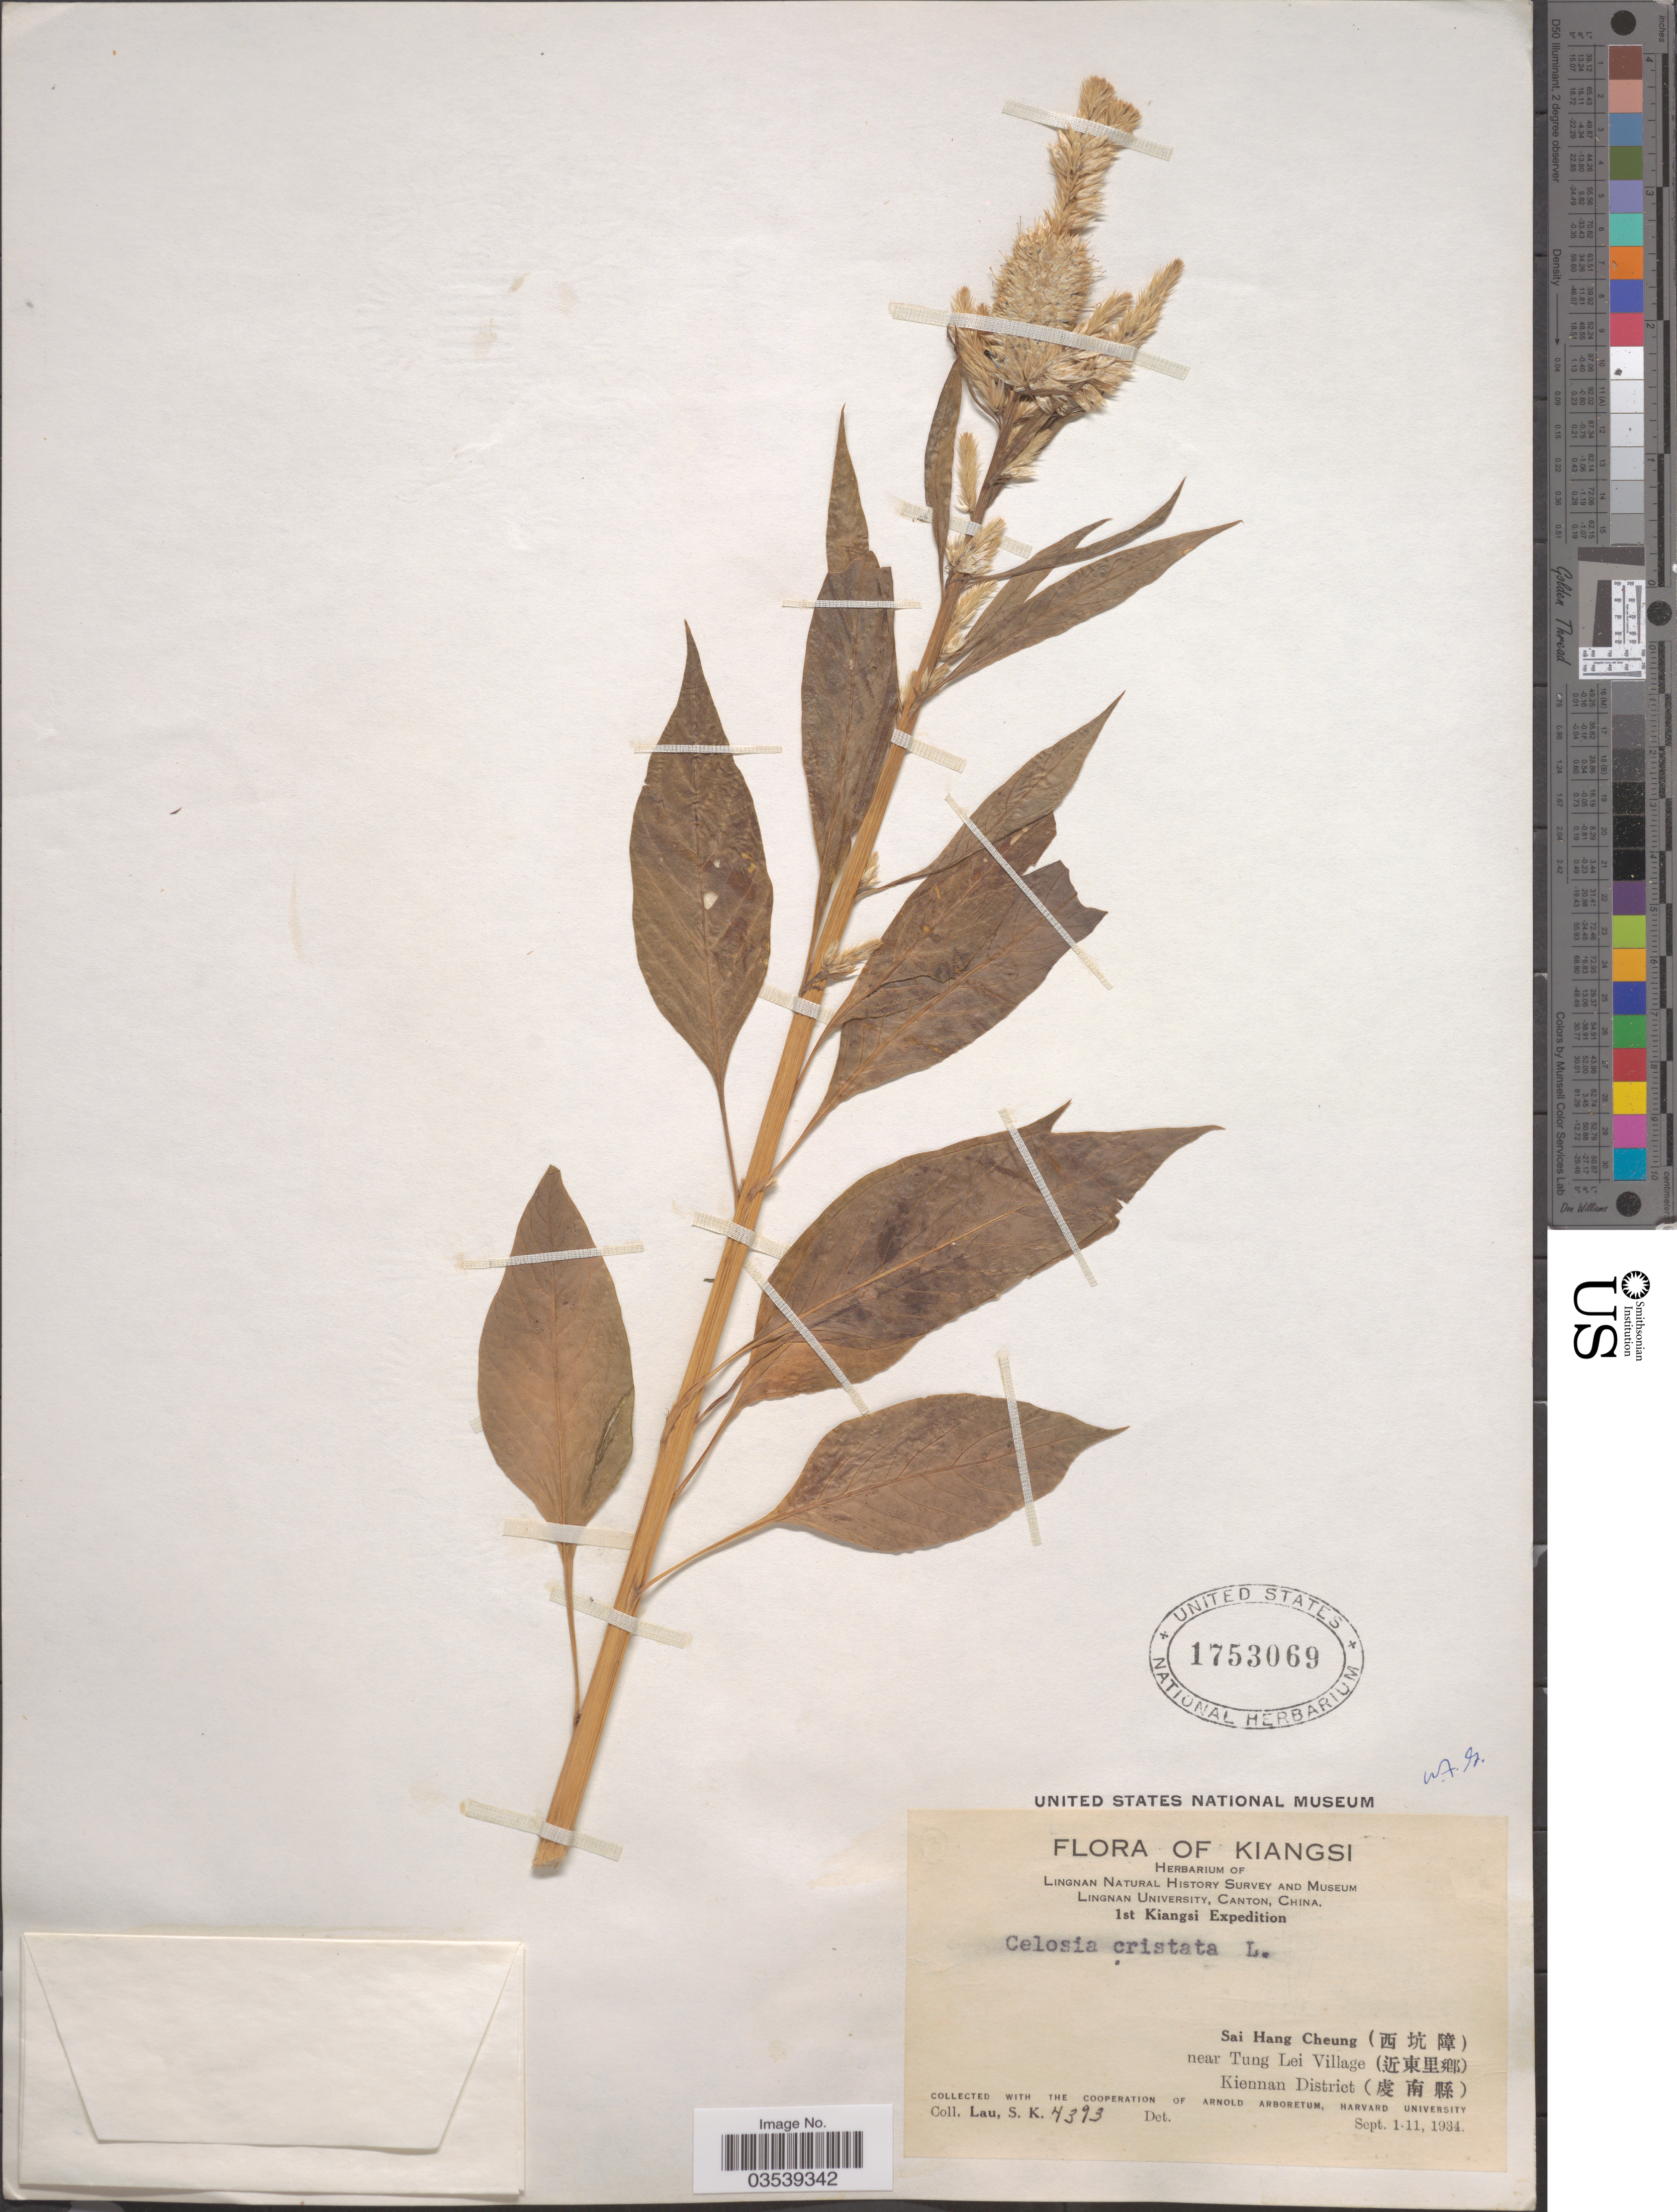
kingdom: Plantae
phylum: Tracheophyta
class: Magnoliopsida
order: Caryophyllales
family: Amaranthaceae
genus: Celosia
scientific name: Celosia argentea var. cristata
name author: (L.) Kuntze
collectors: S. K. Lau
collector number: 4393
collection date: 1934-09-01/1934-09-11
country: China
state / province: Jiangxi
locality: Sai Hang Cheung (X), near Tung Lei Village (X), Kiennan District (X).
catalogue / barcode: US 1753069